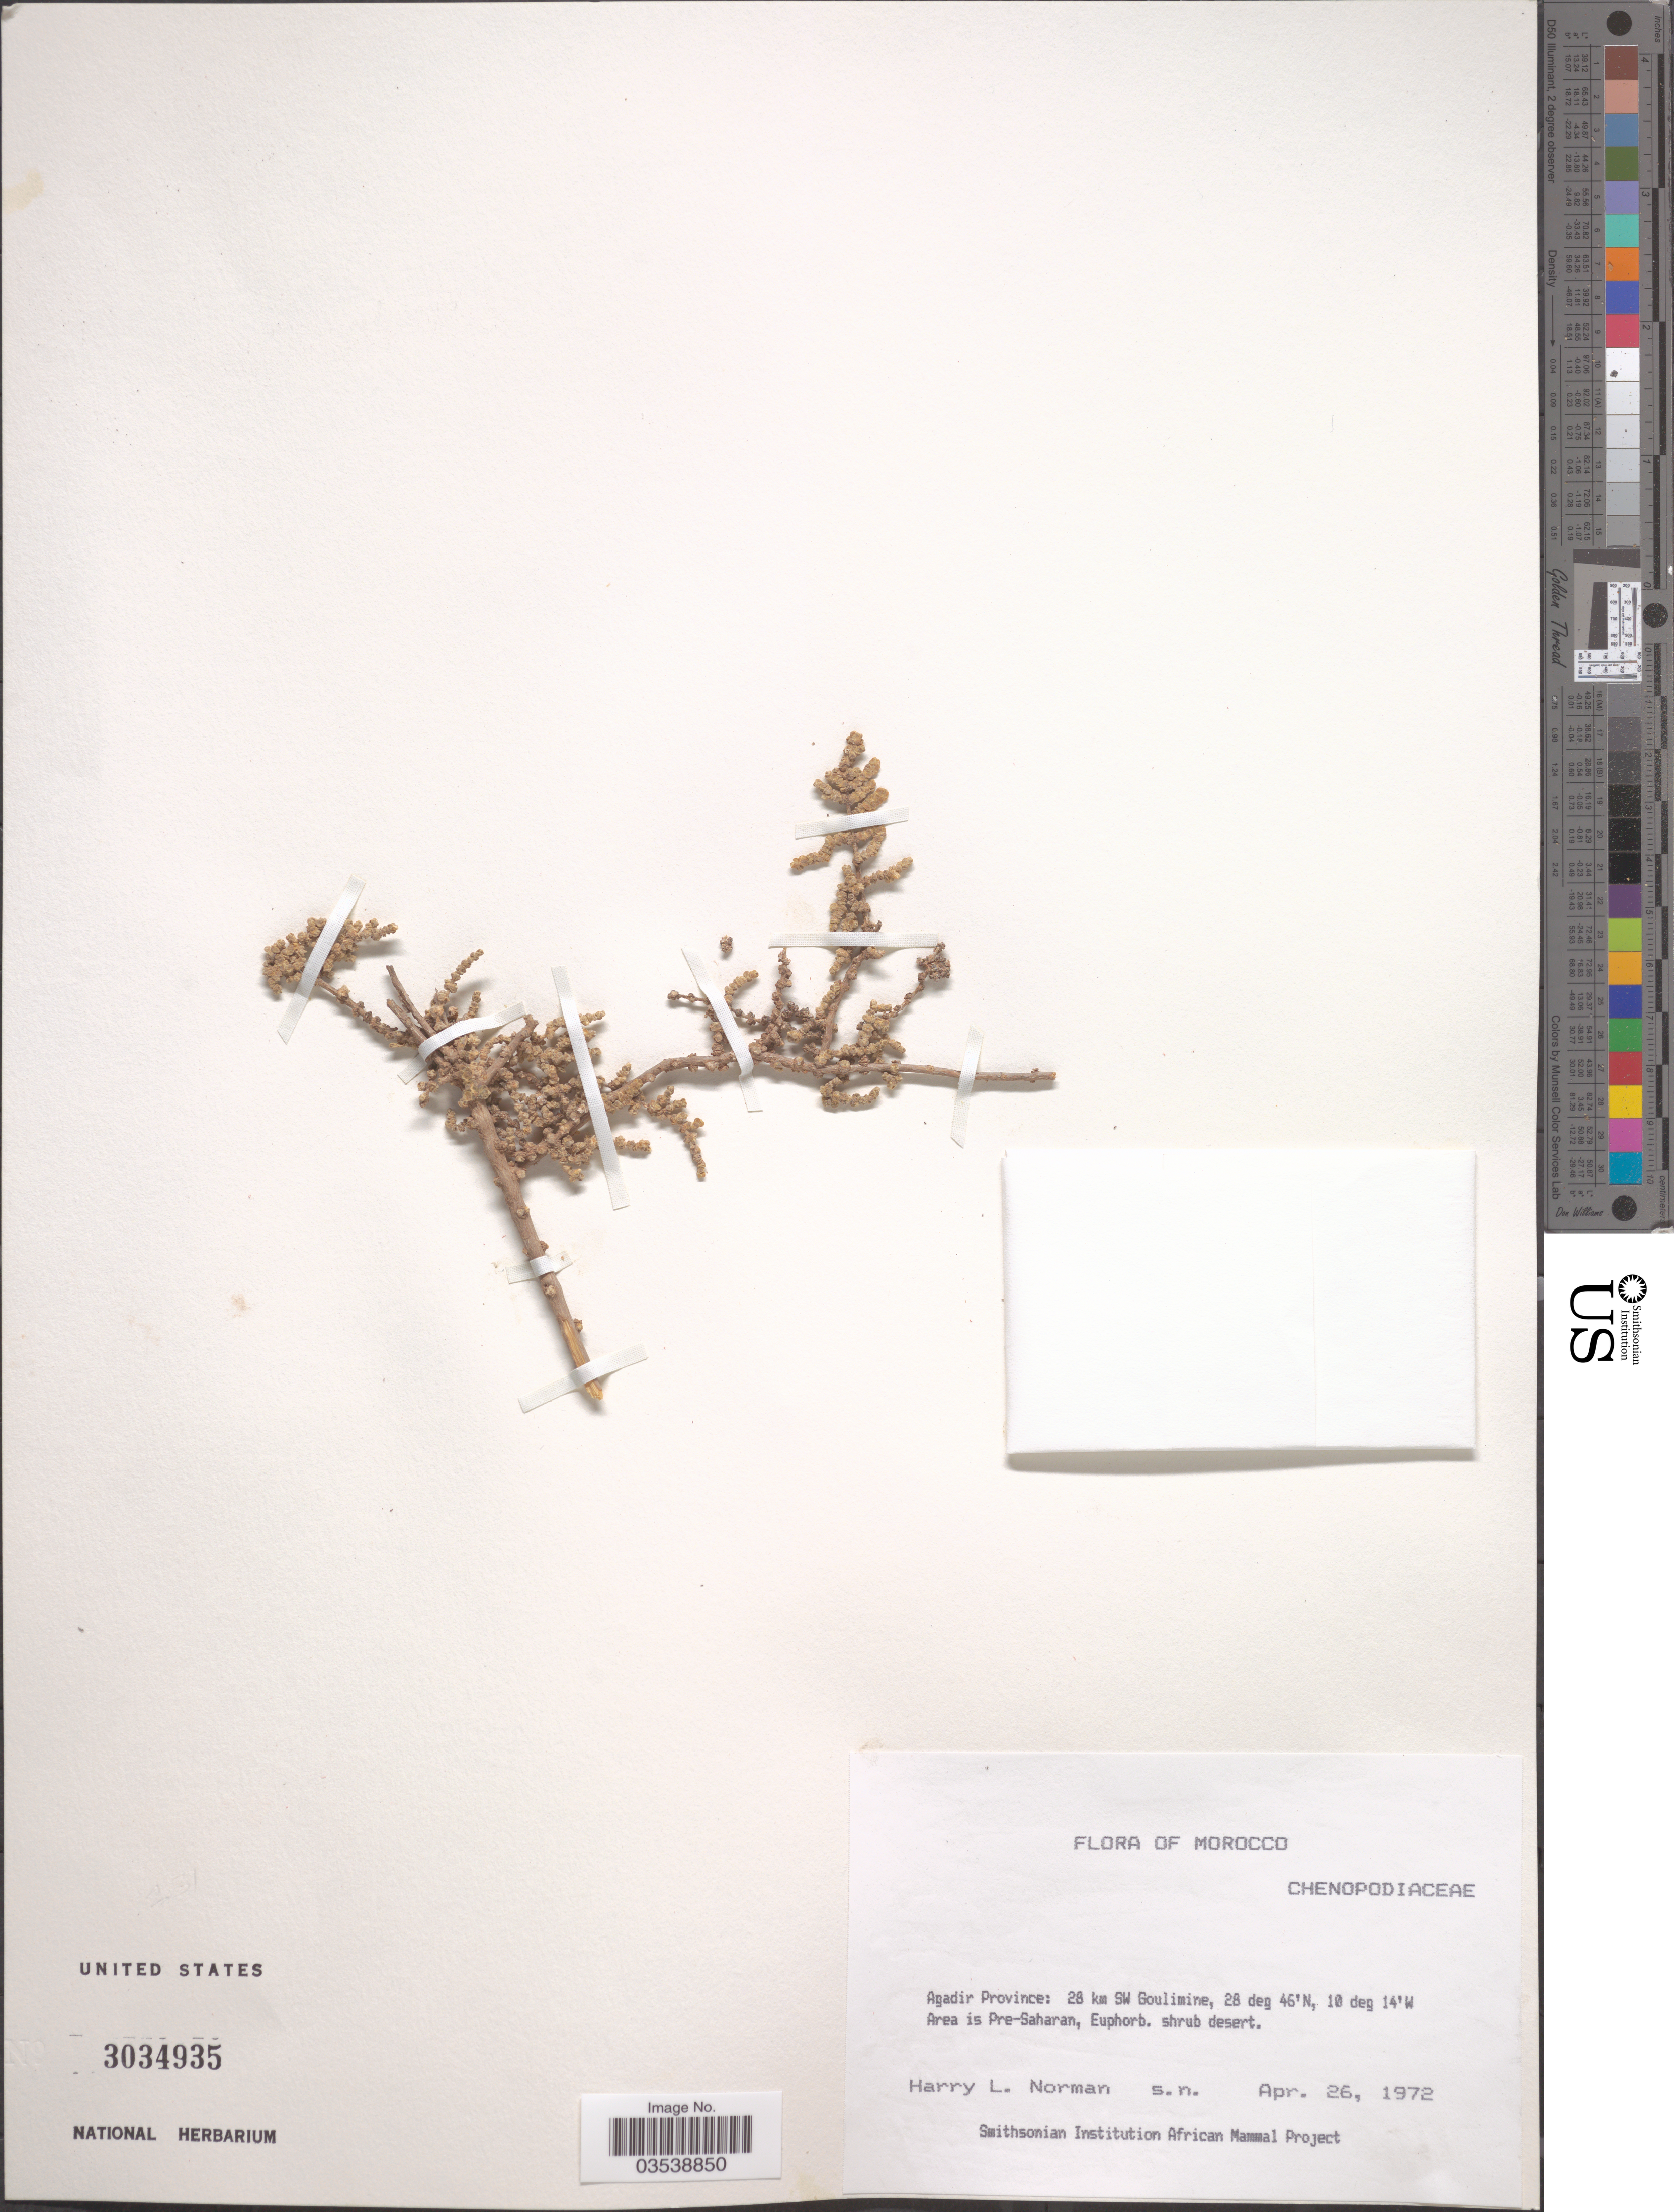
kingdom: Plantae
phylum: Tracheophyta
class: Magnoliopsida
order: Caryophyllales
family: Amaranthaceae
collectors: Norman, H.L.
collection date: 1972-04-26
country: Morocco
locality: Agadir Province: 28 km SW Goulimine.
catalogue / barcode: US 3034935